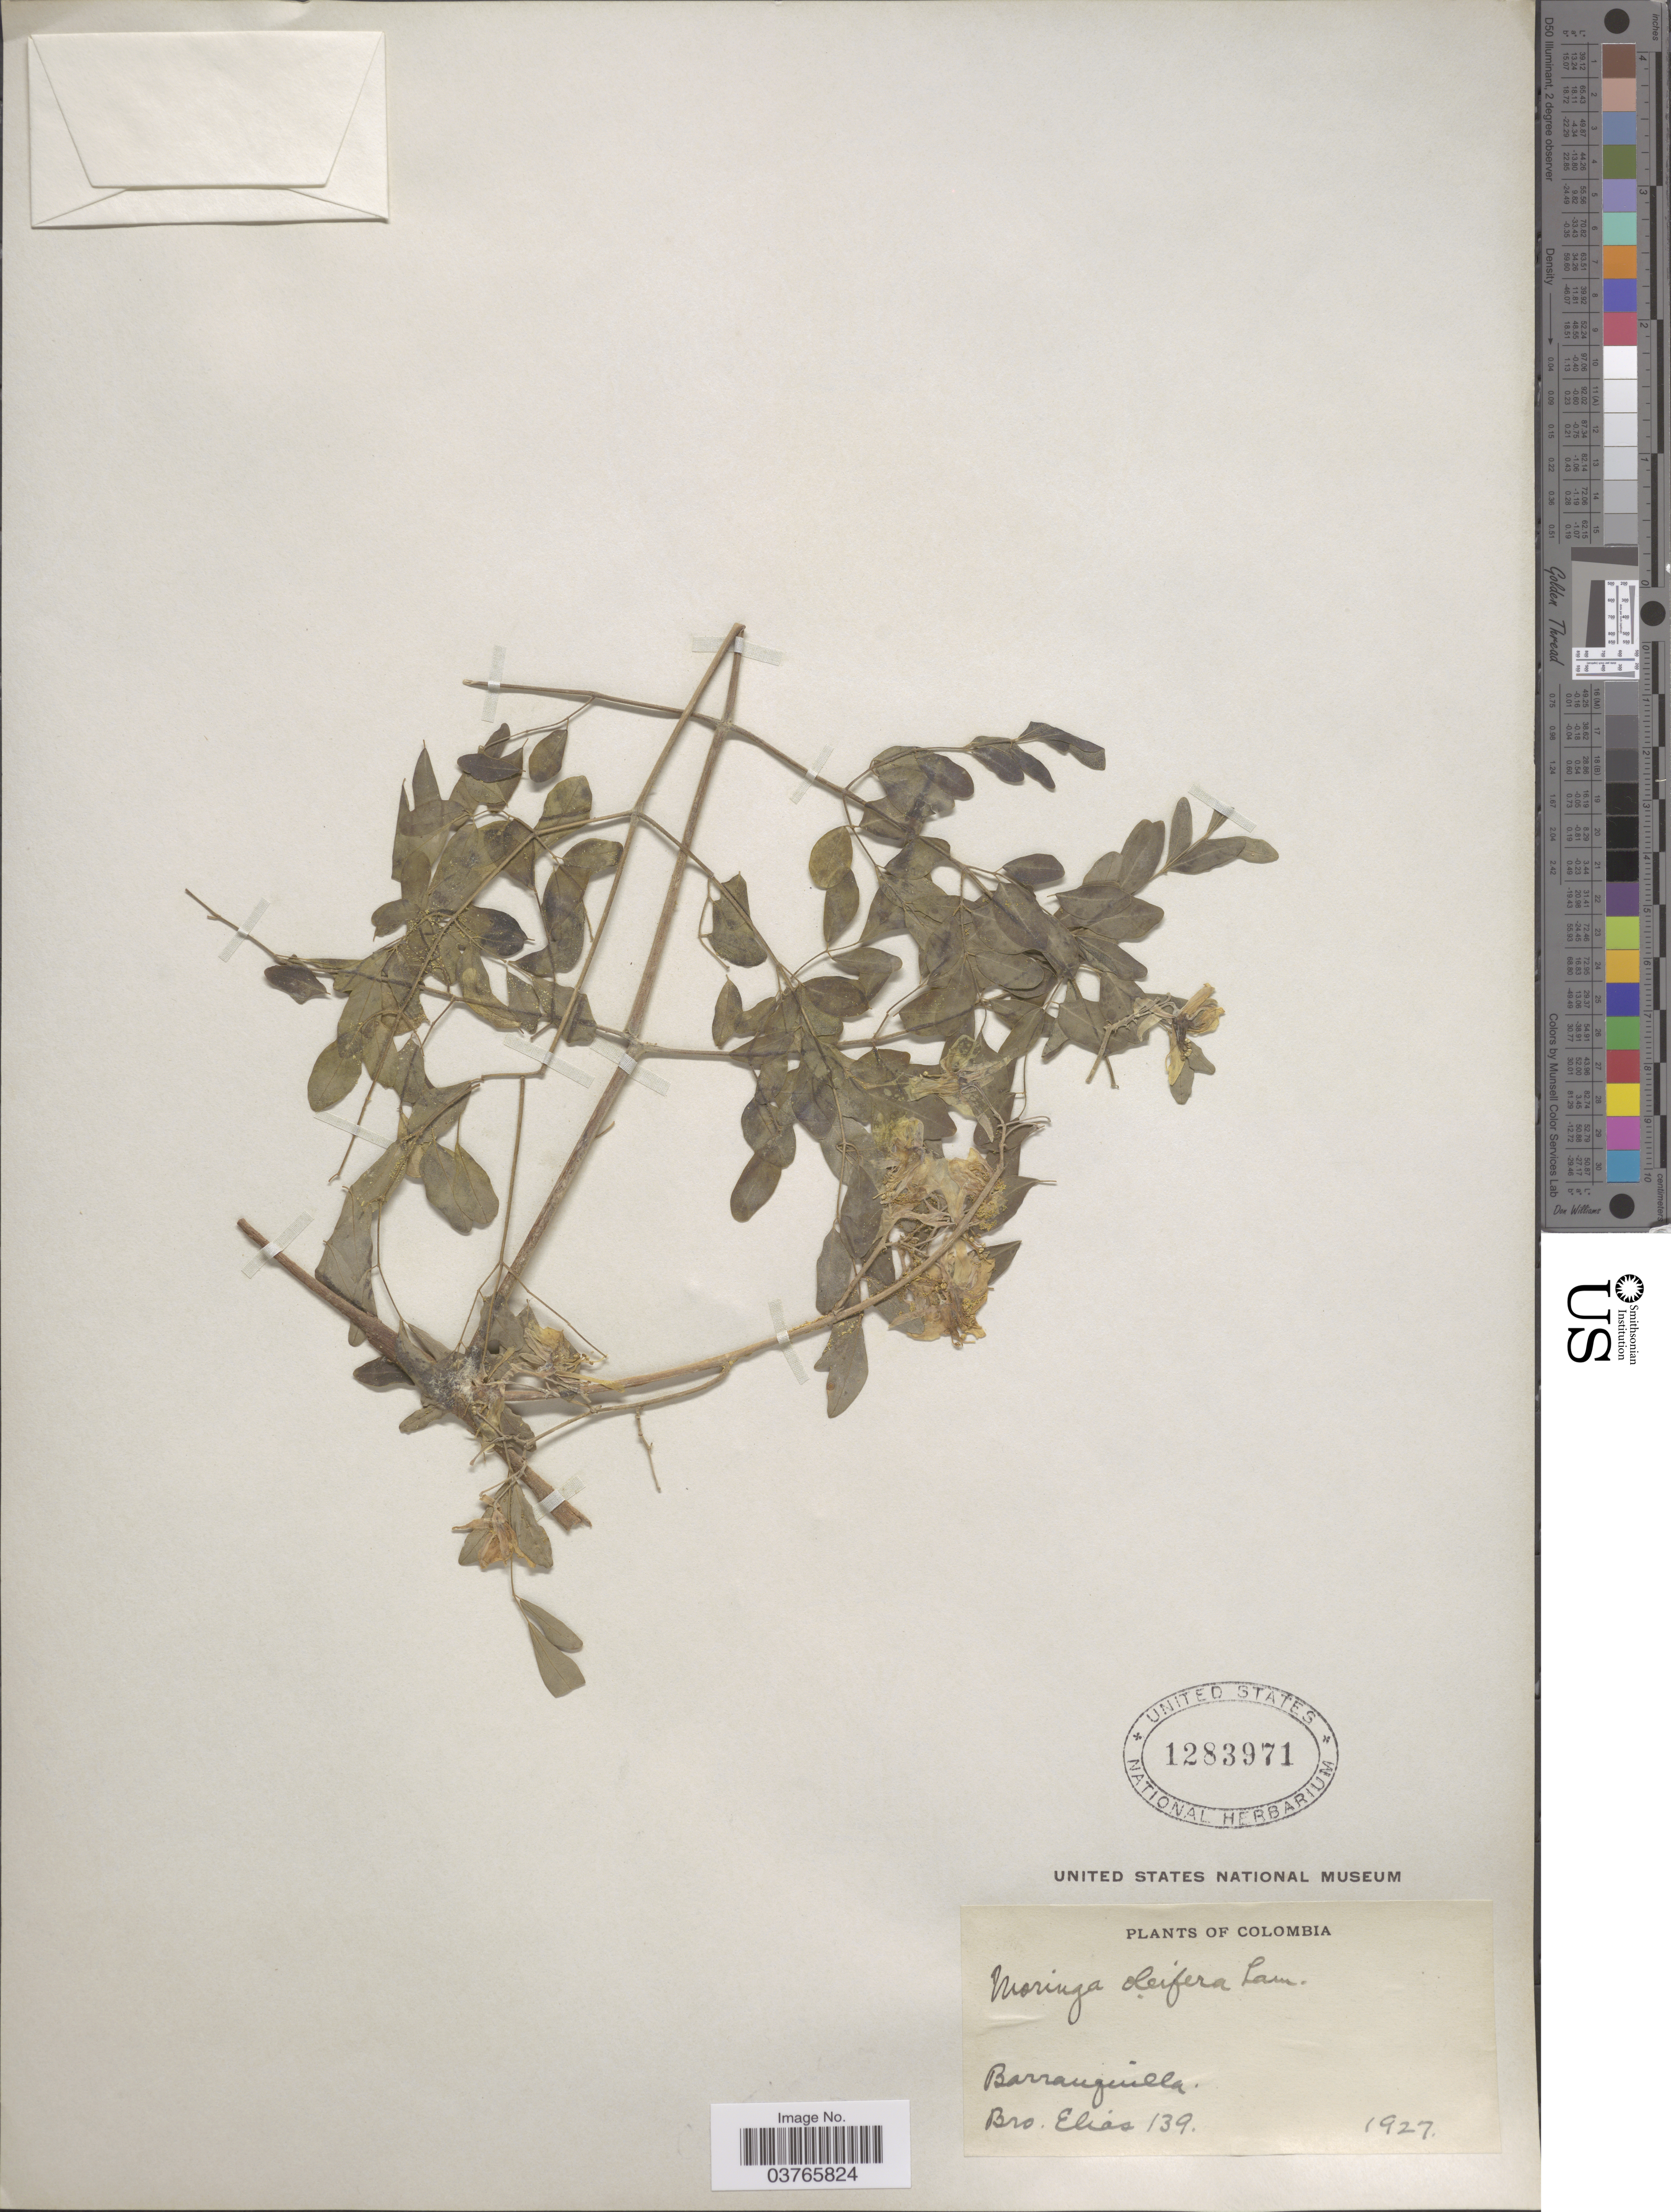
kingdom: Plantae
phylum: Tracheophyta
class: Magnoliopsida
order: Brassicales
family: Moringaceae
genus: Moringa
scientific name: Moringa oleifera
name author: Lam.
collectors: Bro. Elias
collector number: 139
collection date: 1927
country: Colombia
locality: Barranguilla.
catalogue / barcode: US 1283971